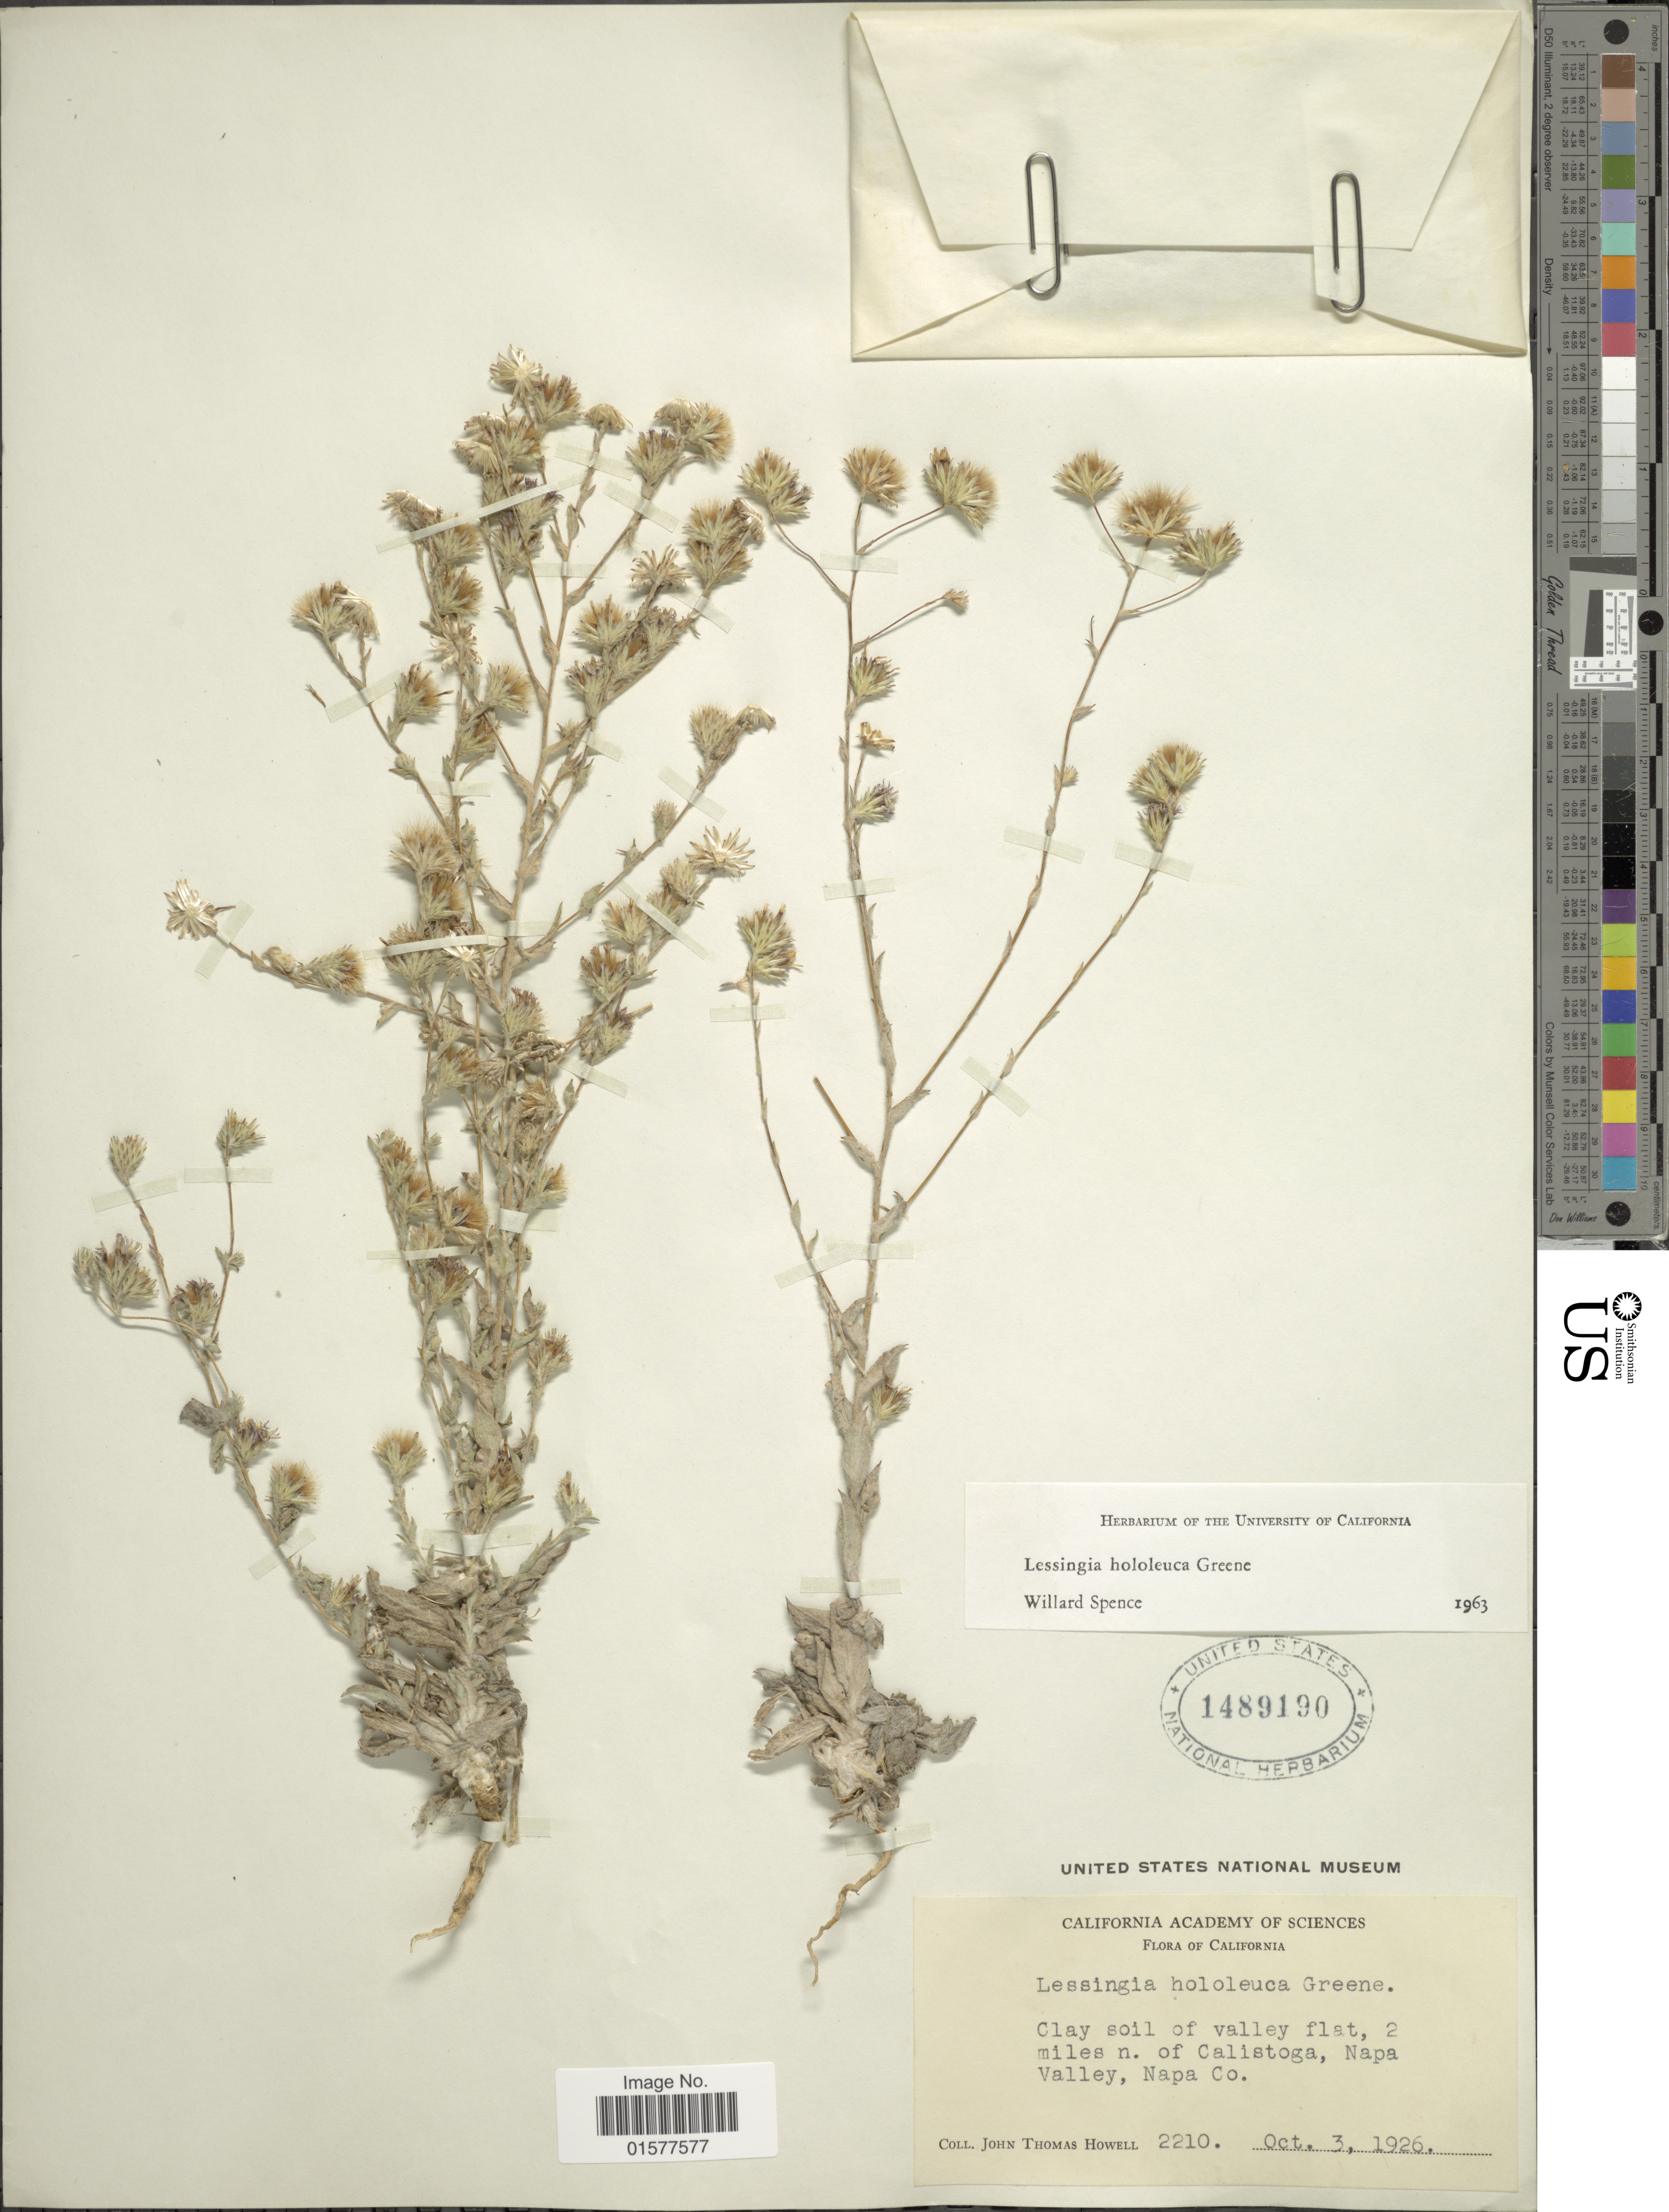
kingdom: Plantae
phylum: Tracheophyta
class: Magnoliopsida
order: Asterales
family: Asteraceae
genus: Lessingia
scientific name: Lessingia hololeuca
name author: Greene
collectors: J. T. Howell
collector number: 2210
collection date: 1926-10-03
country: United States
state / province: California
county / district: Napa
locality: Clay soil of valley flat, 2 miles n. of Calistoga, Napa Valley, Napa Co.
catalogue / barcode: US 1489190